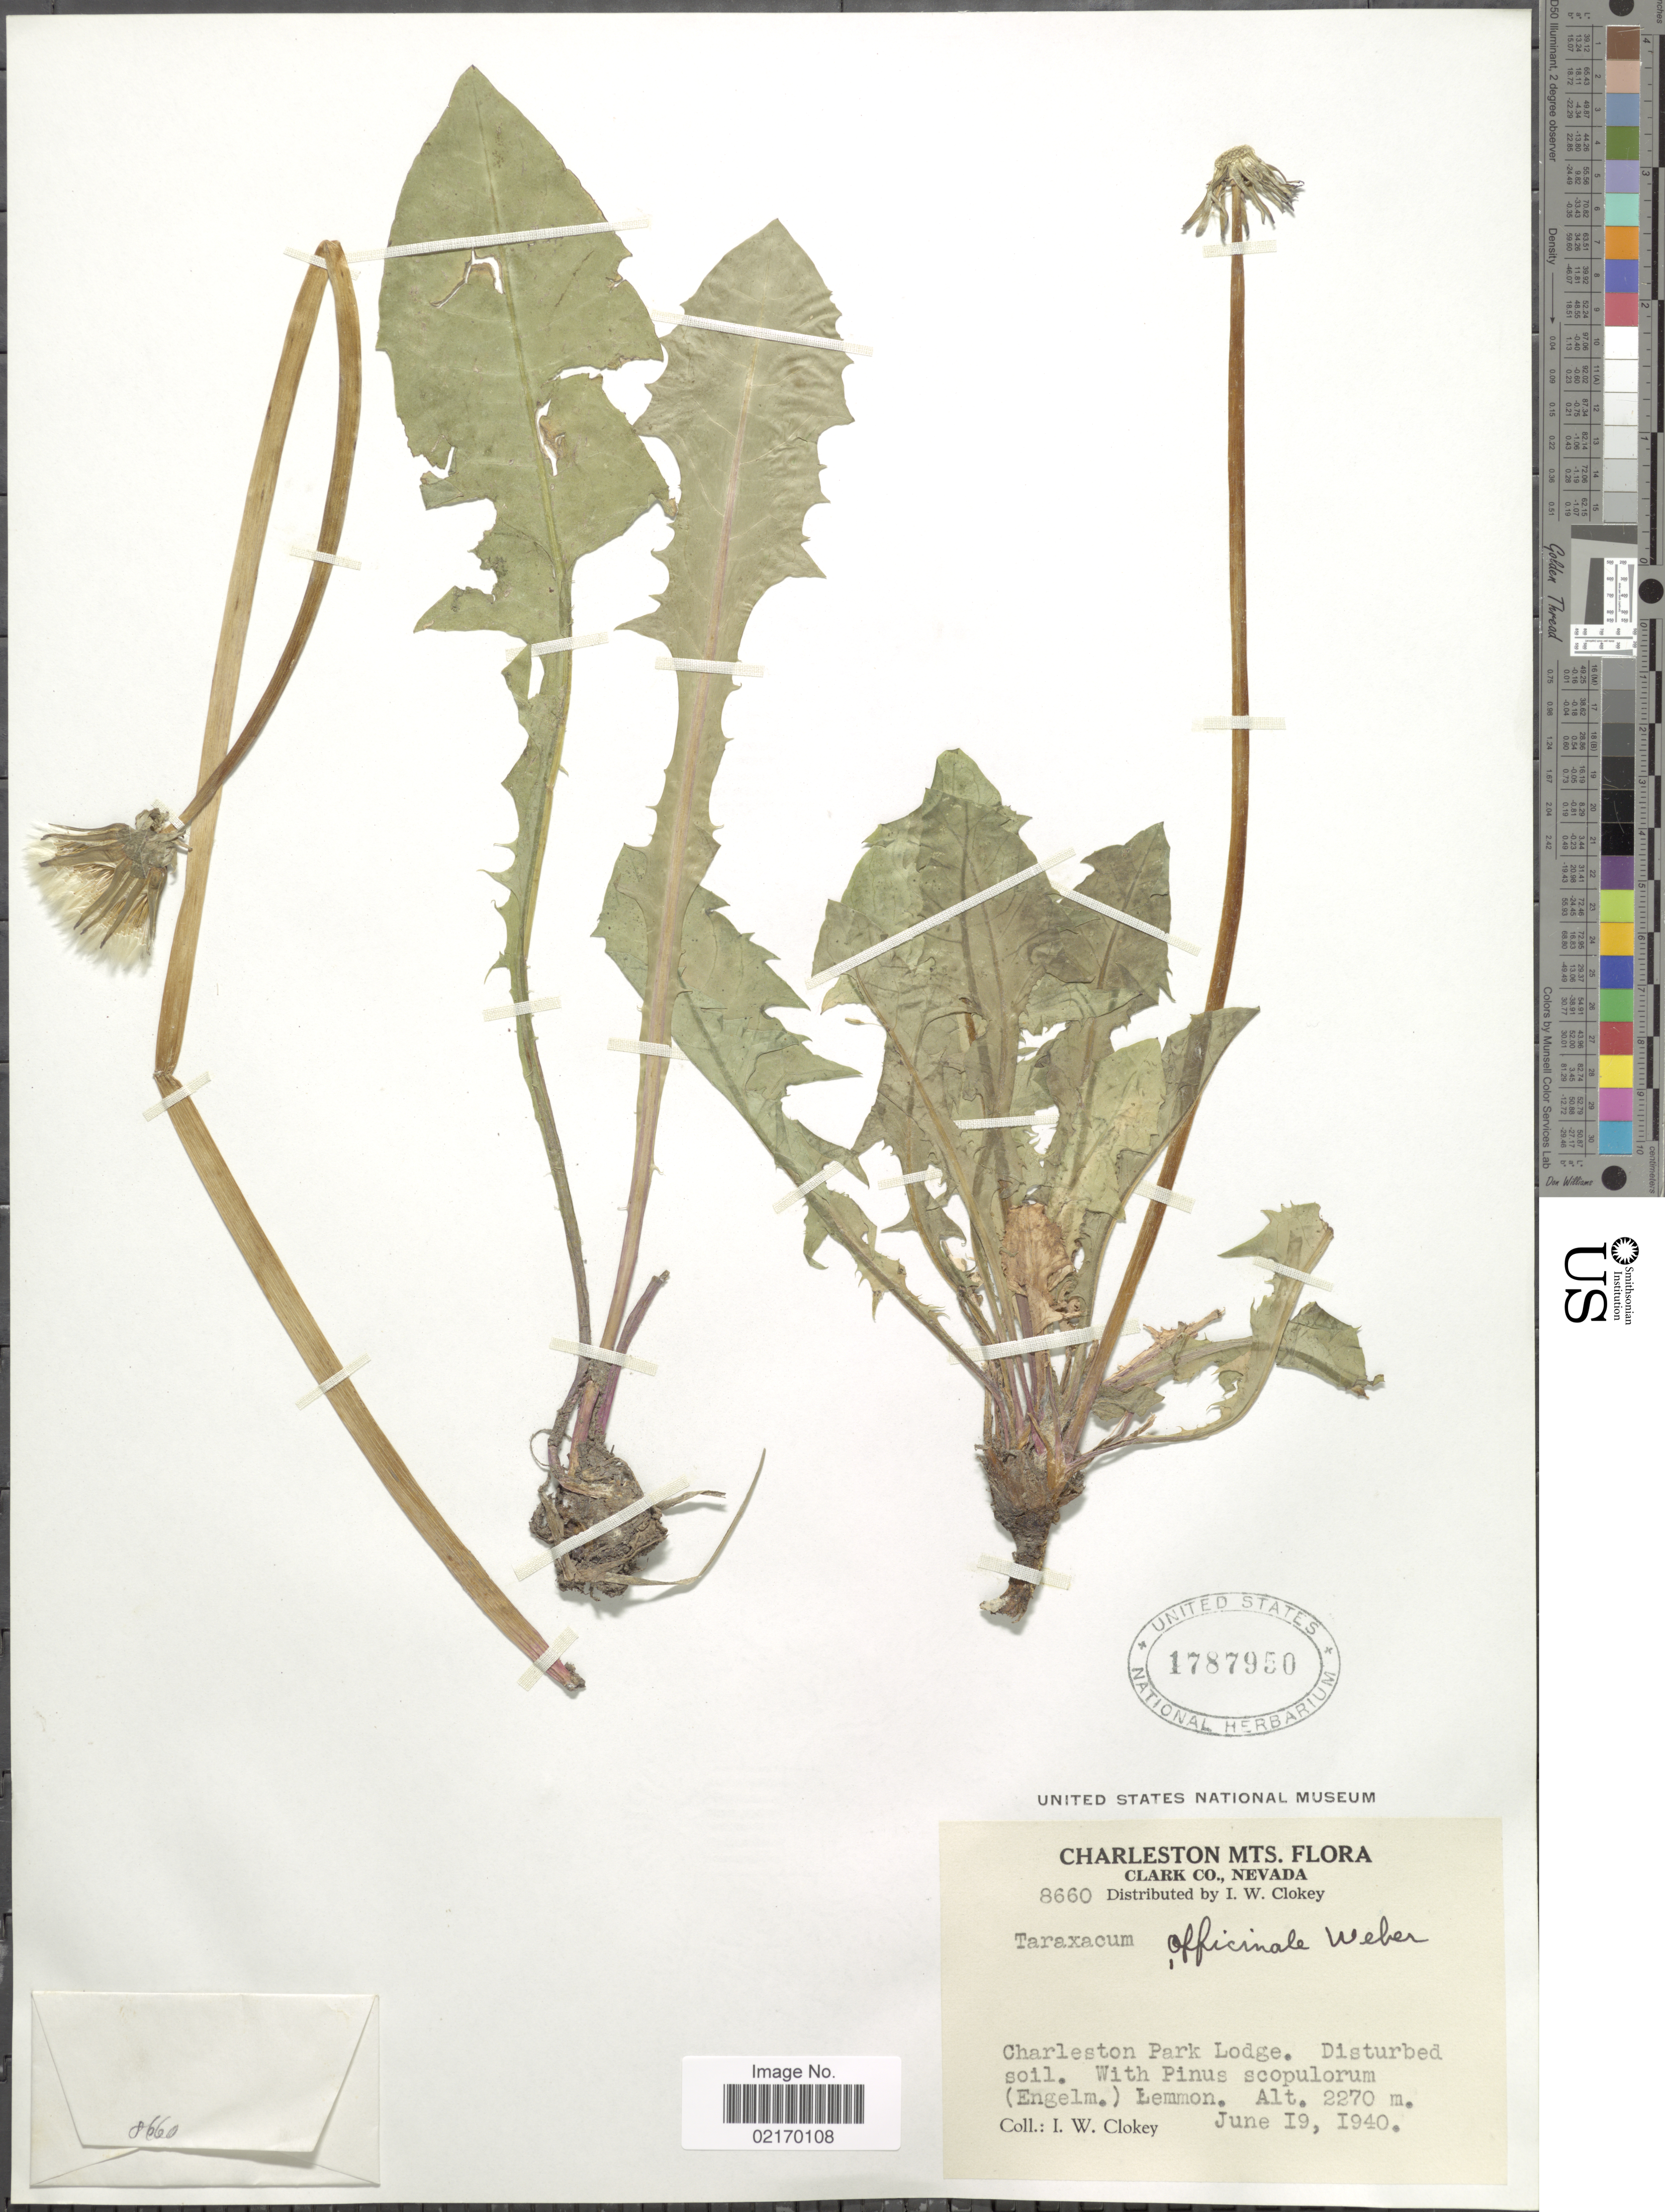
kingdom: Plantae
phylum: Tracheophyta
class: Magnoliopsida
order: Asterales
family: Asteraceae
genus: Taraxacum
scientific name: Taraxacum officinale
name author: G.H. Weber ex F.H. Wigg.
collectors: I. W. Clokey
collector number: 8660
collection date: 1940-06-19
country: United States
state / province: Nevada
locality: Charleston Mts., Clark Co., Charleston Park Lodge, disturbed soil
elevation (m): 2270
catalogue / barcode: US 1787950